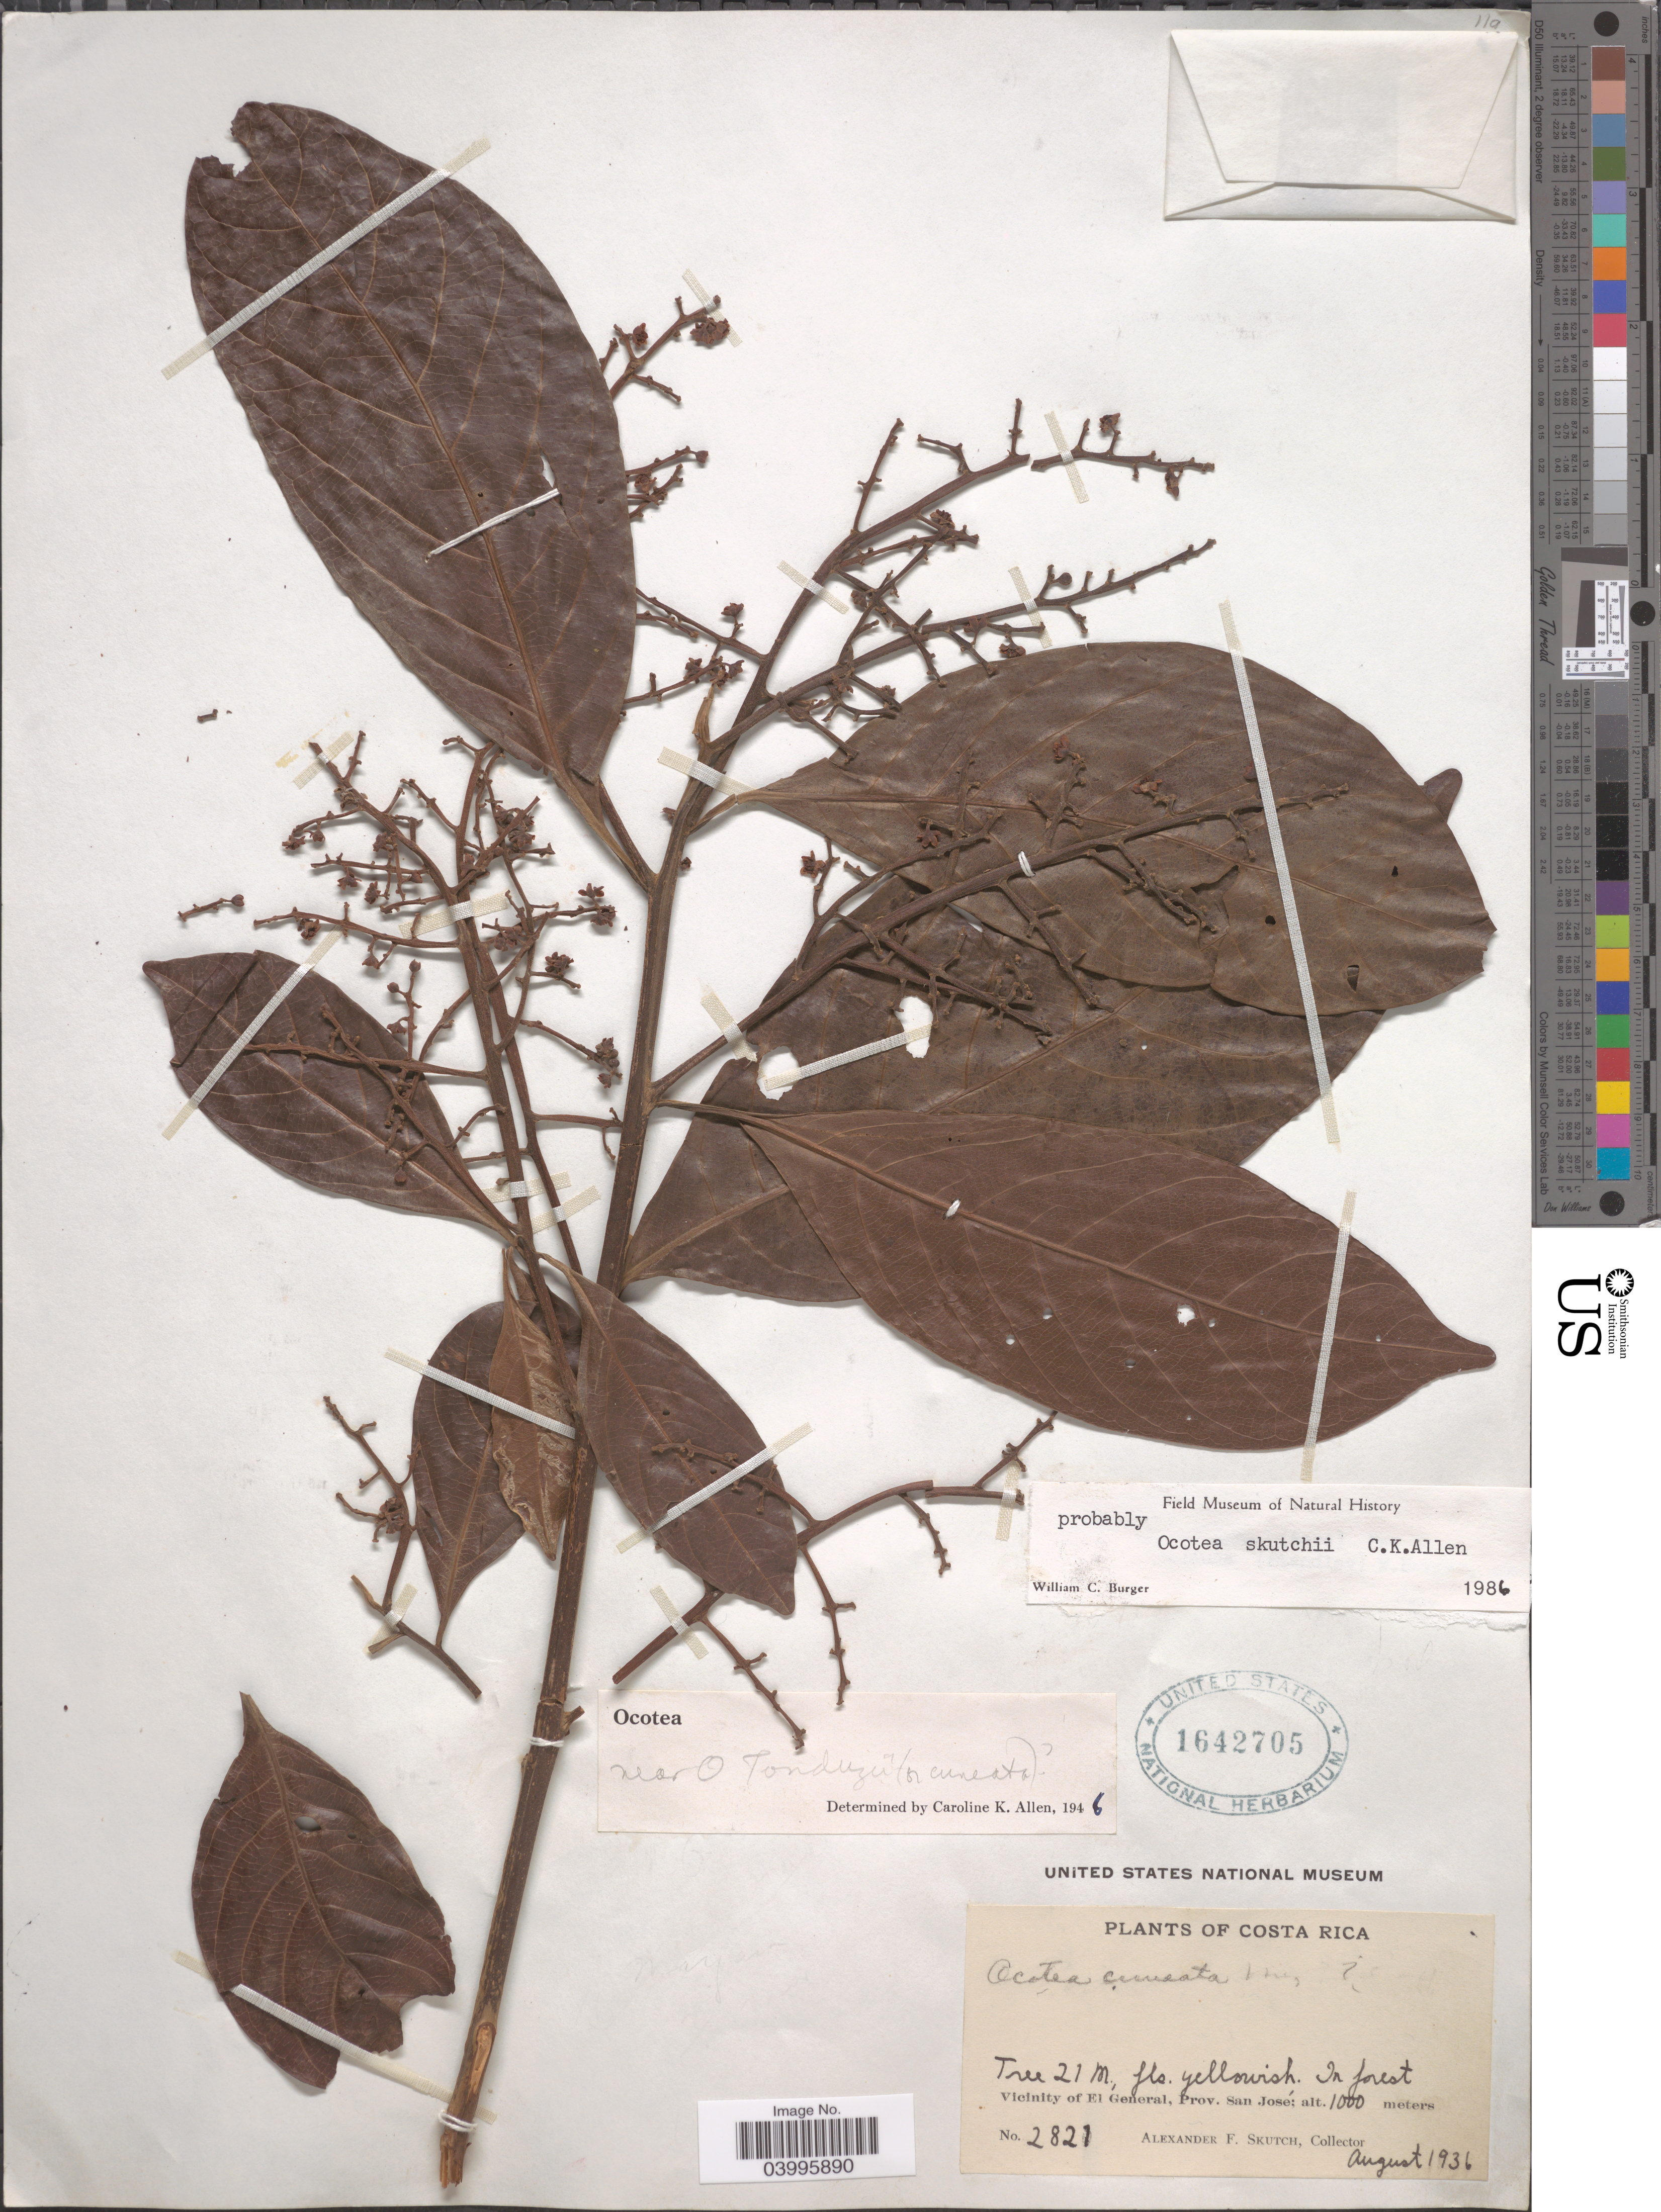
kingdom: Plantae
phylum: Tracheophyta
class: Magnoliopsida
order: Laurales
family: Lauraceae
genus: Ocotea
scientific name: Ocotea skutchii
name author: C.K. Allen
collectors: A. F. Skutch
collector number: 2821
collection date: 1936-08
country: Costa Rica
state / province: San José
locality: Vicinity of El General.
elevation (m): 1000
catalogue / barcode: US 1642705